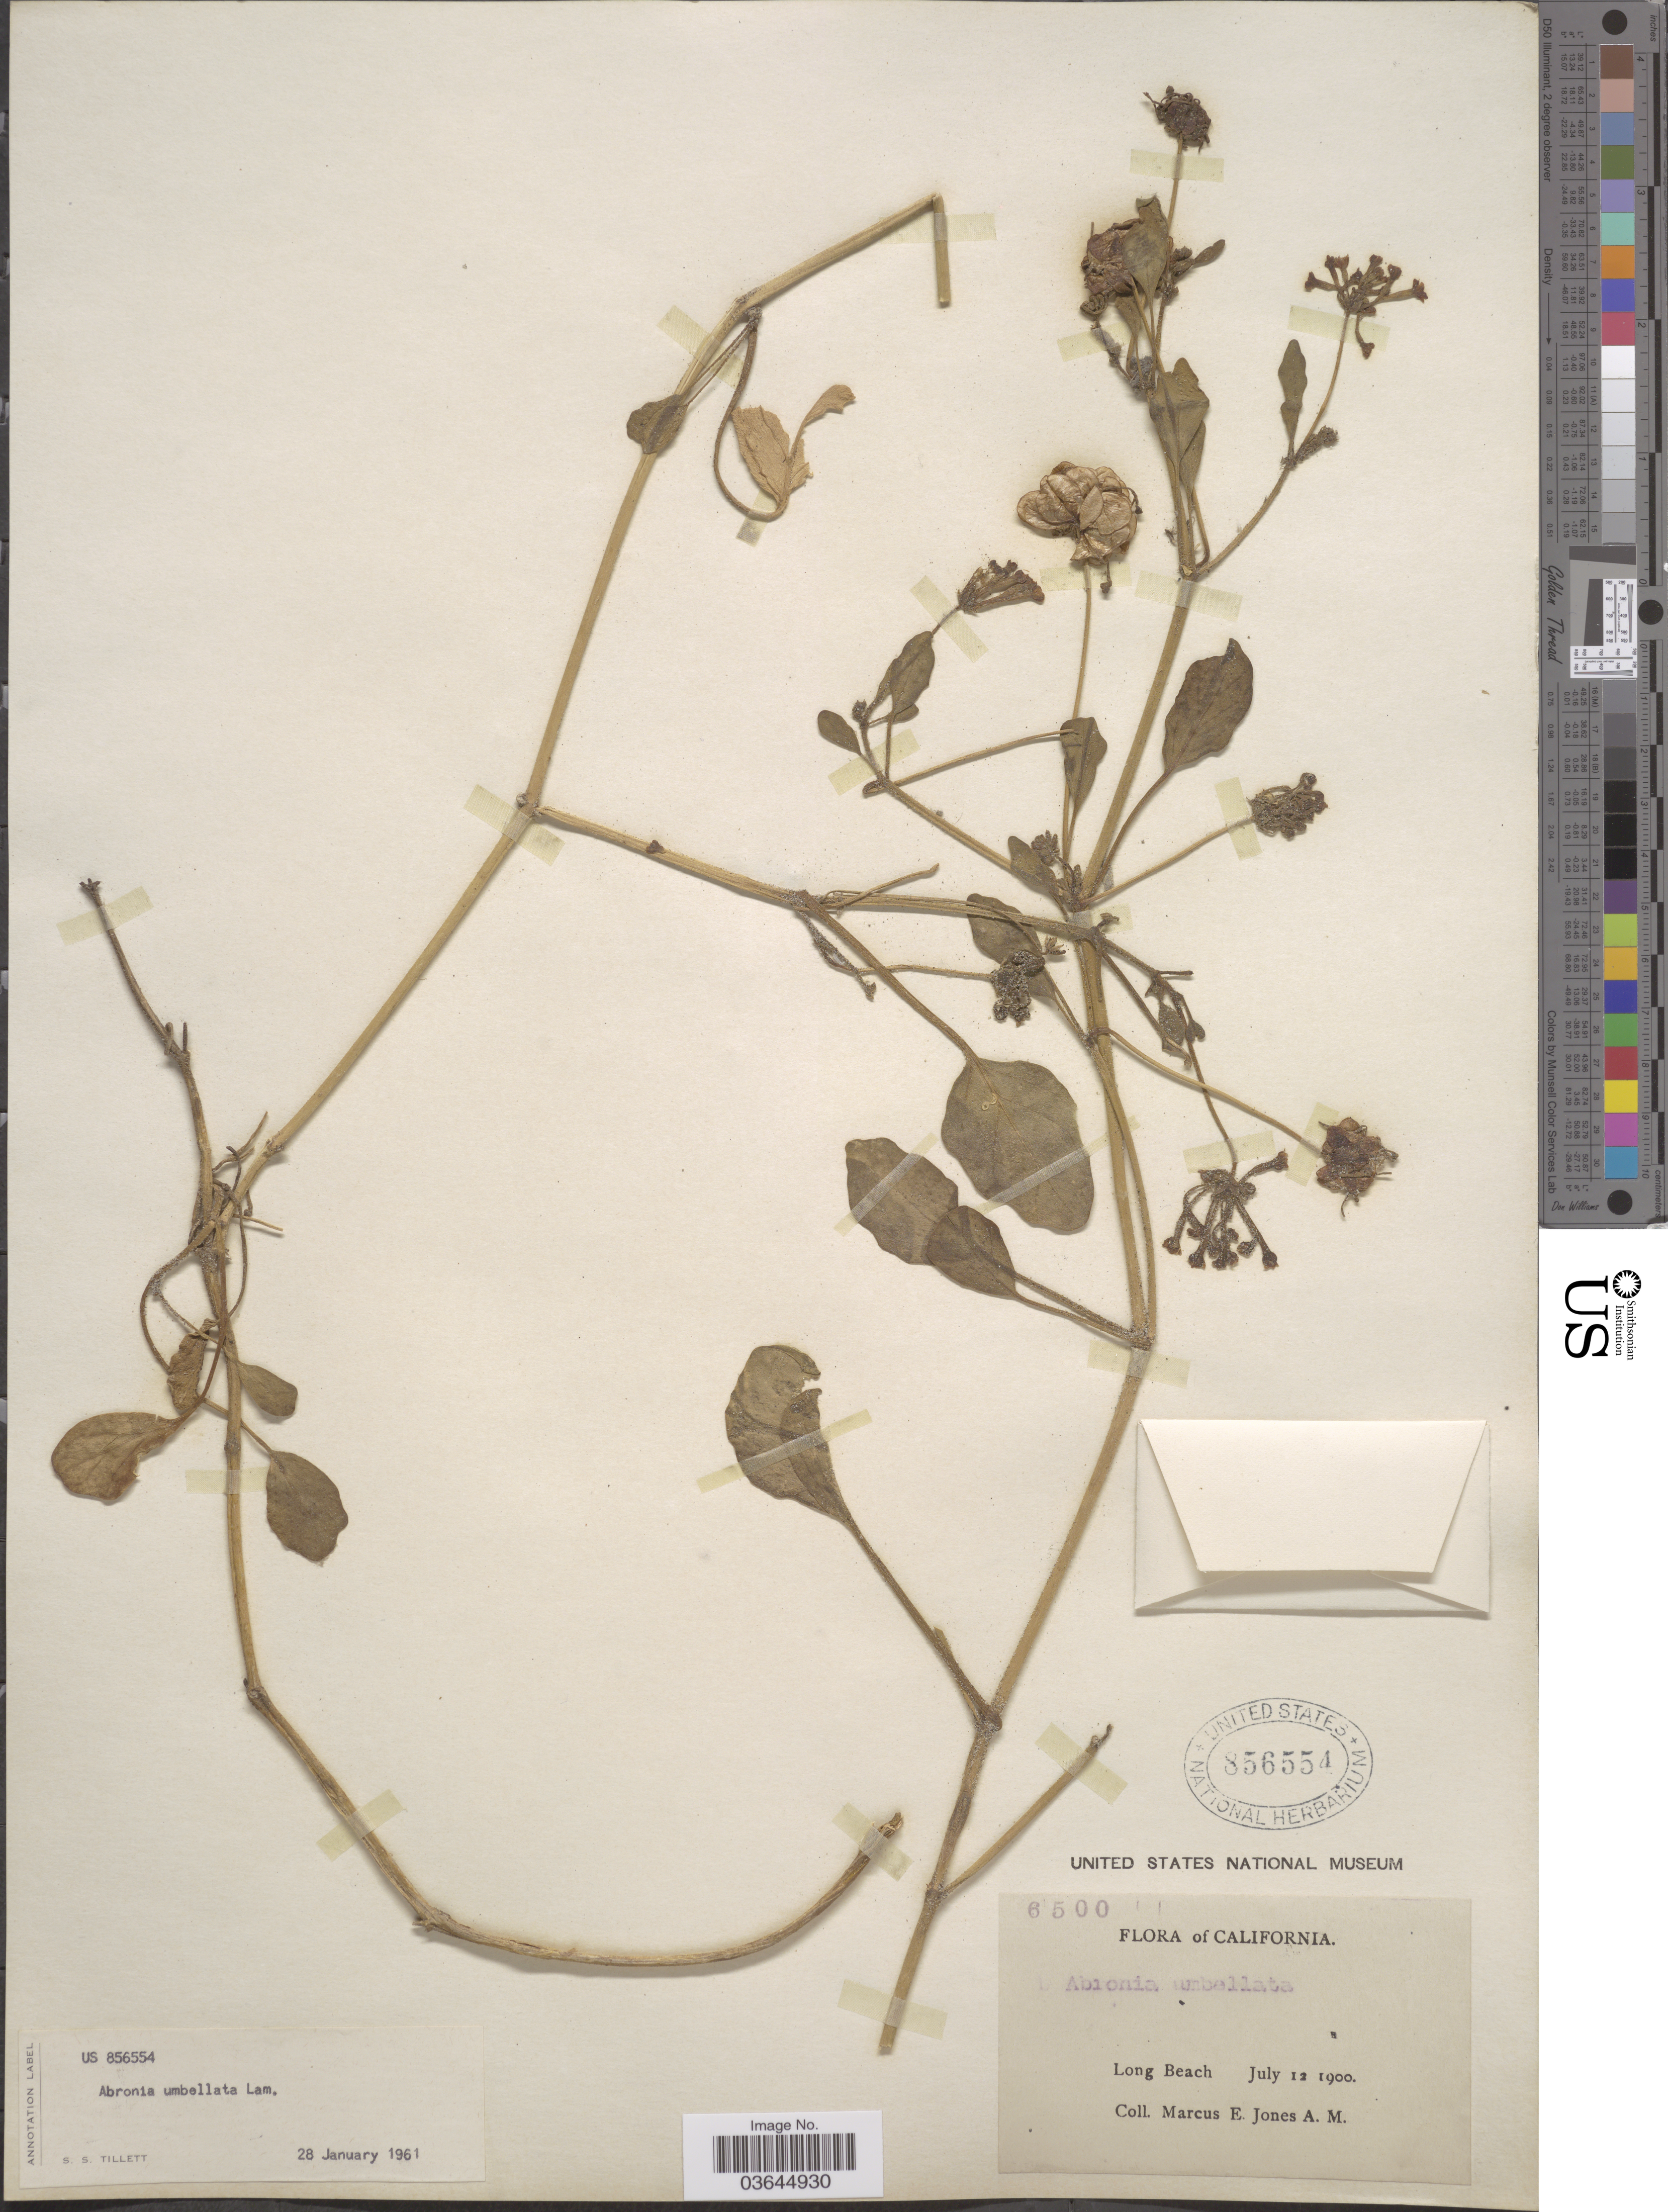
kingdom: Plantae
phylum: Tracheophyta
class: Magnoliopsida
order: Caryophyllales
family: Nyctaginaceae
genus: Abronia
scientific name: Abronia umbellata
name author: Lam.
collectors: M. E. Jones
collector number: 6500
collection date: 1900-07-12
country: United States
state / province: California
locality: Long Beach.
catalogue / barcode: US 856554